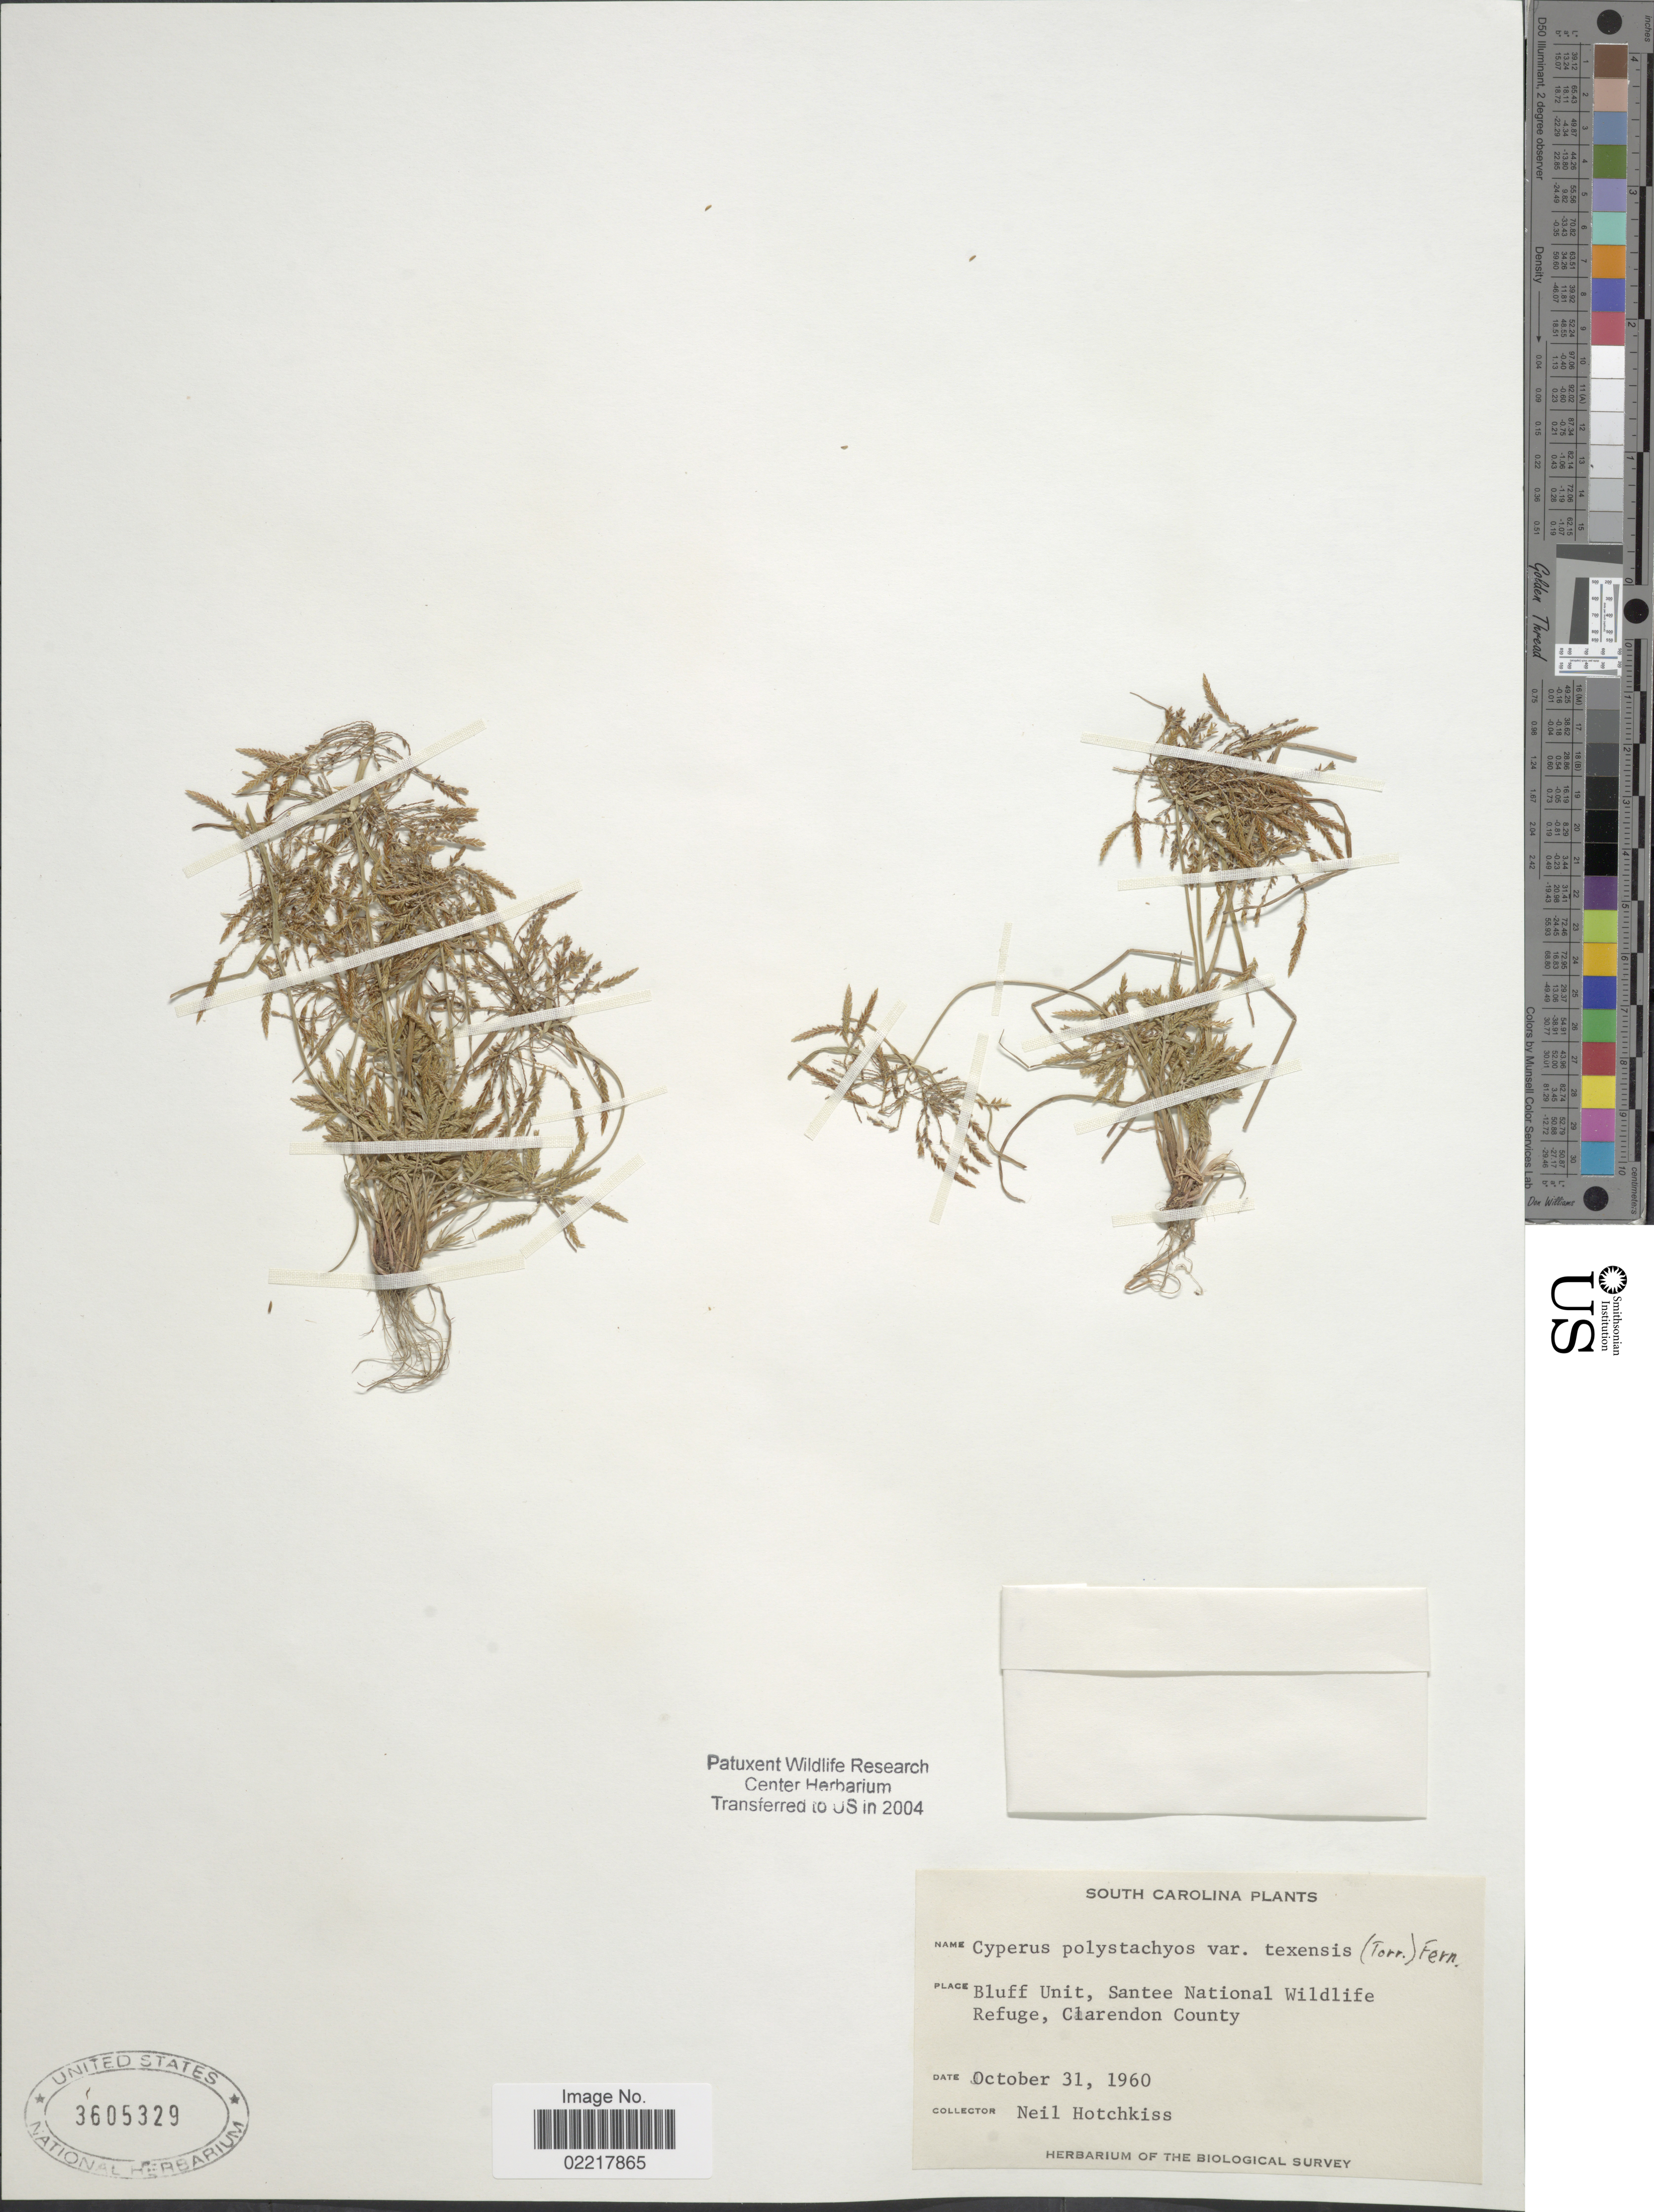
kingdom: Plantae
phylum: Tracheophyta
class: Liliopsida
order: Poales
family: Cyperaceae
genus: Cyperus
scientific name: Cyperus polystachyos var. texensis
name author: (Torr.) Fernald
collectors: N. Hotchkiss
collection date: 1960-10-31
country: United States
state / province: South Carolina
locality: Bluff Unit, Santee National Wildlife Refuge, Clarendon County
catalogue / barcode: US 3605329